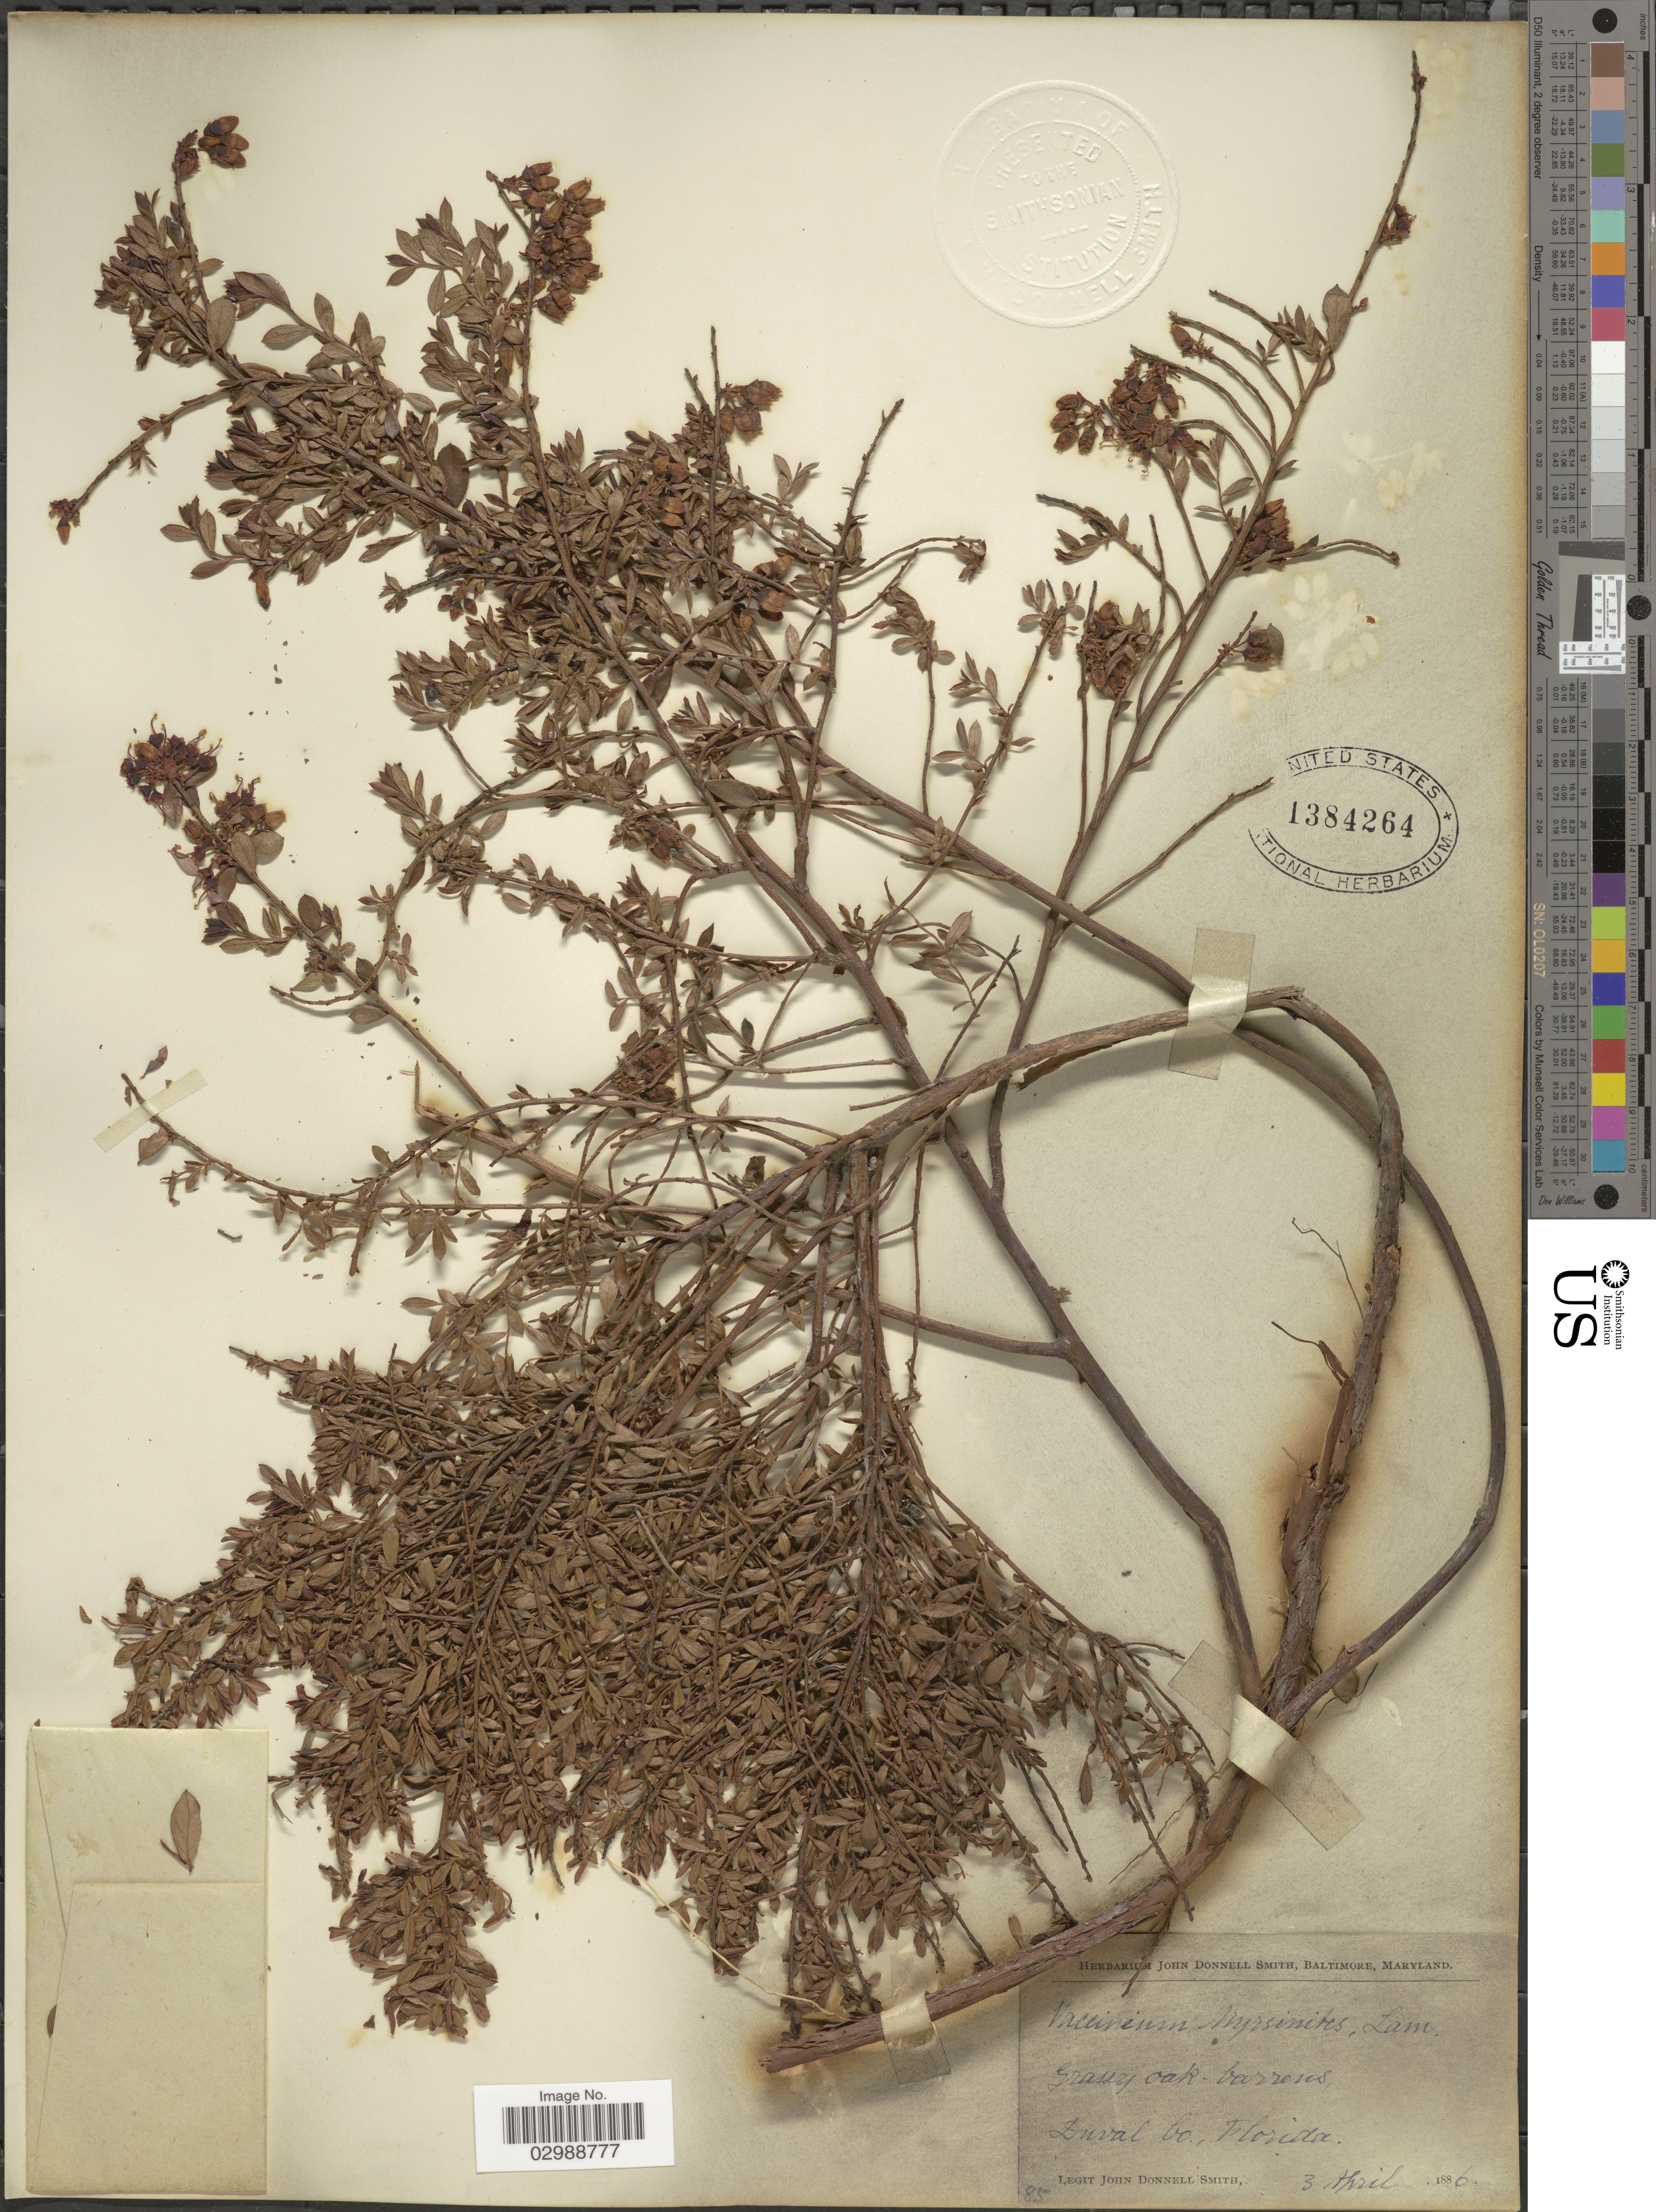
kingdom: Plantae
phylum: Tracheophyta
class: Magnoliopsida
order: Ericales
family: Ericaceae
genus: Vaccinium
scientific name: Vaccinium myrsinites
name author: Lam.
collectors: J. Donnell Smith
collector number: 85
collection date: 1886-04-03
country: United States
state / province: Florida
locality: Duval Co.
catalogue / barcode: US 1384264